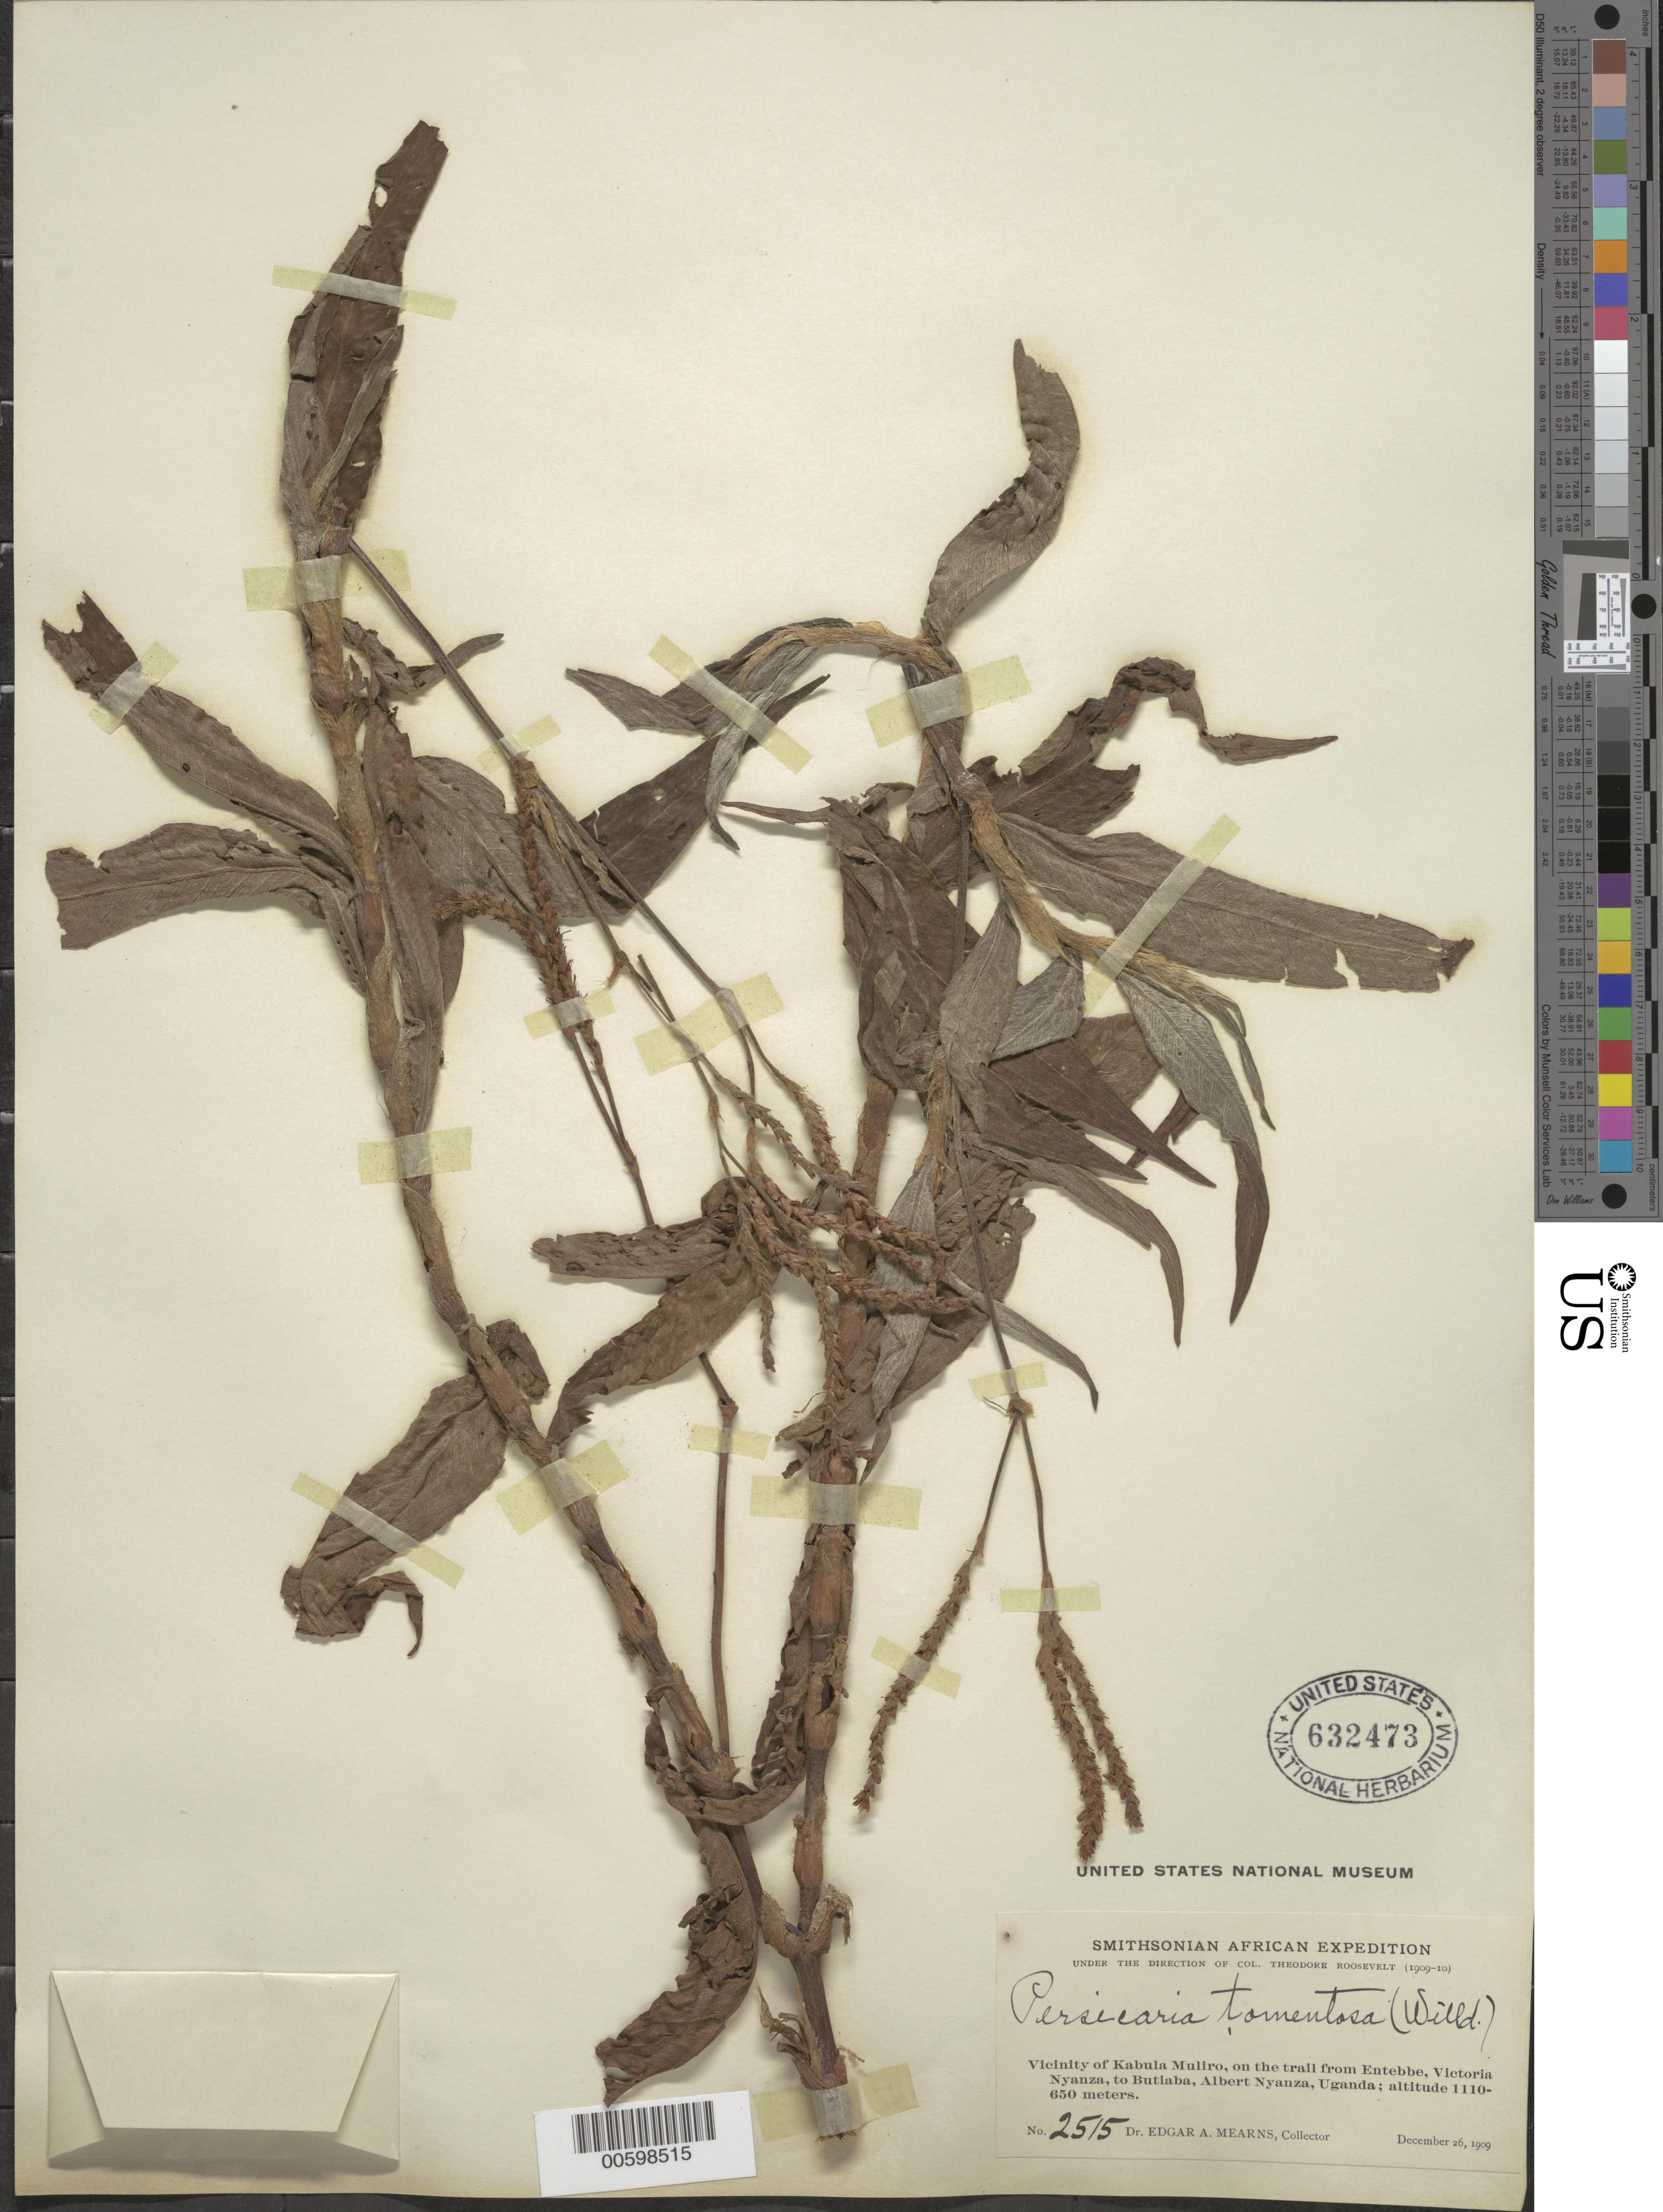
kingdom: Plantae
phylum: Tracheophyta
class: Magnoliopsida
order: Caryophyllales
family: Polygonaceae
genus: Persicaria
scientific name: Persicaria tomentosa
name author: Willd.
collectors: E. A. Mearns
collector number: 2515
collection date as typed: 26 Dec 1909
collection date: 1909-12-26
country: Uganda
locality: Vicinity of Kabula Muliro, on the trail from Entebbe, Victoria Nyanza, to Butiaba, Albert Nyanza, Uganda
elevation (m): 1110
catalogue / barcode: US 632473